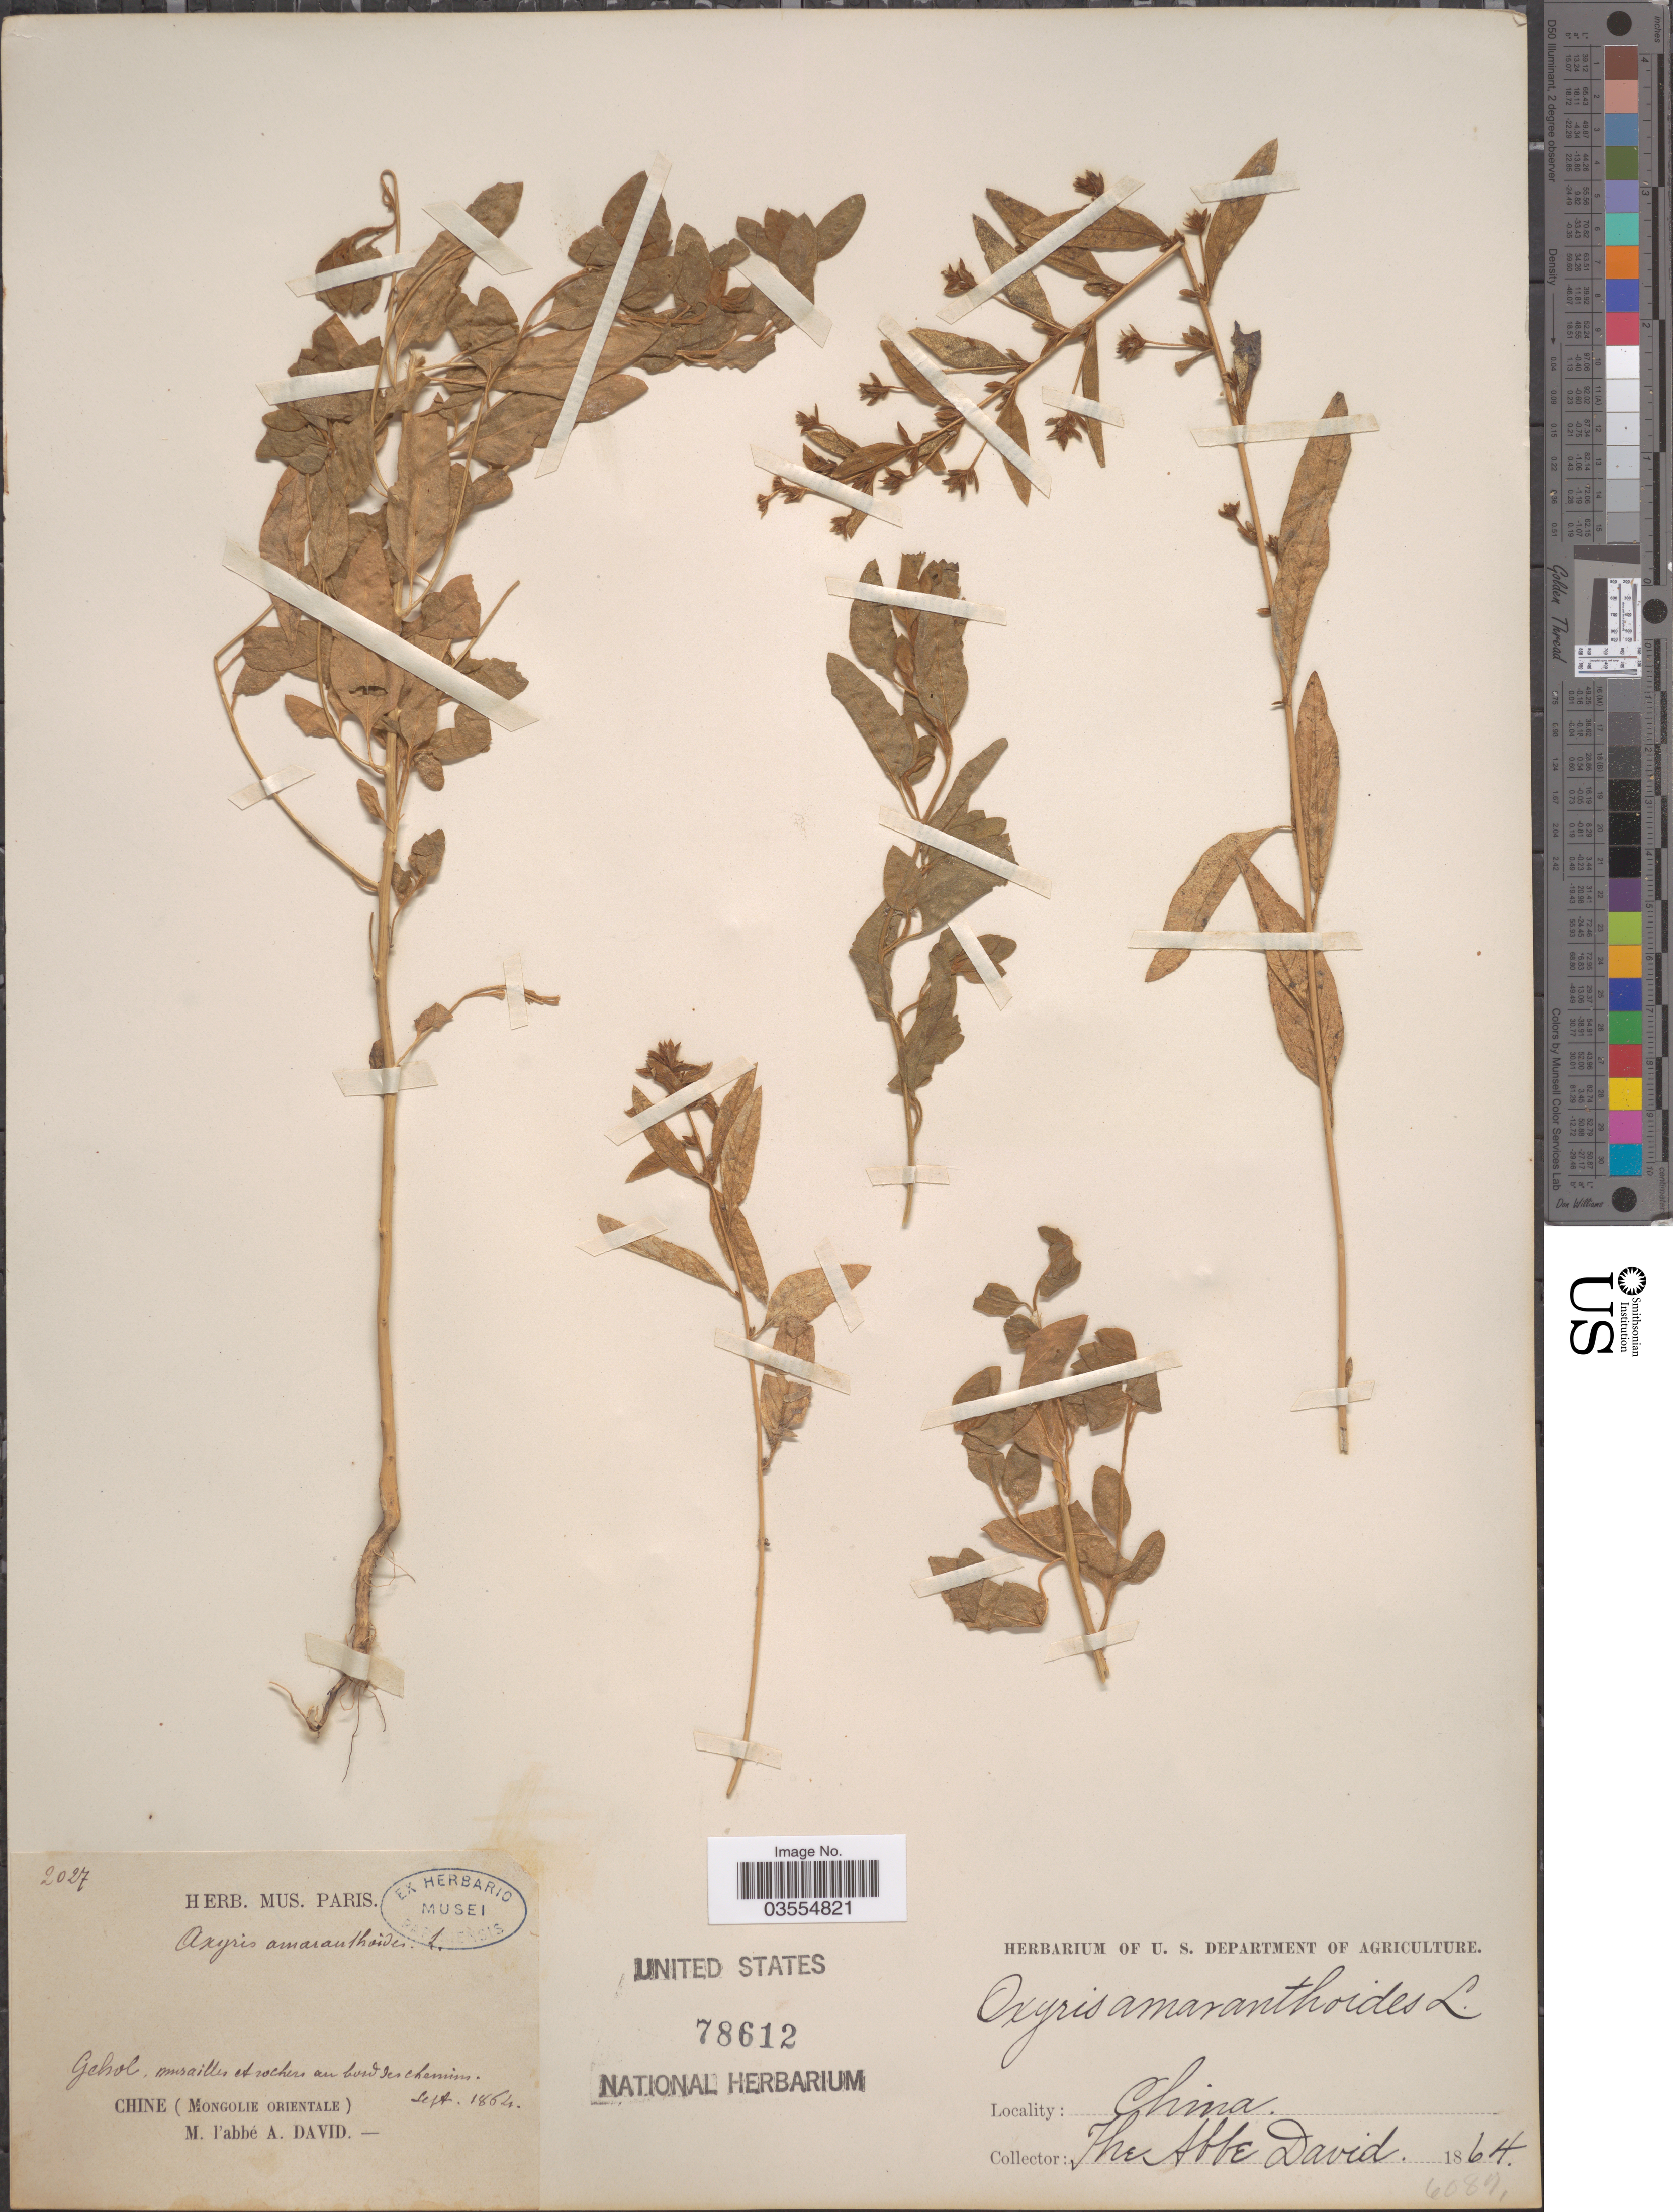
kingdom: Plantae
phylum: Tracheophyta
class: Magnoliopsida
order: Caryophyllales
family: Amaranthaceae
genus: Axyris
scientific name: Axyris amaranthoides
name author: L.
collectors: M. David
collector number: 2027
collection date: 1864-09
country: China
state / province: Nei Monggol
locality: Gehol. Chine (Mongolie Orientale).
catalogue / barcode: US 78612